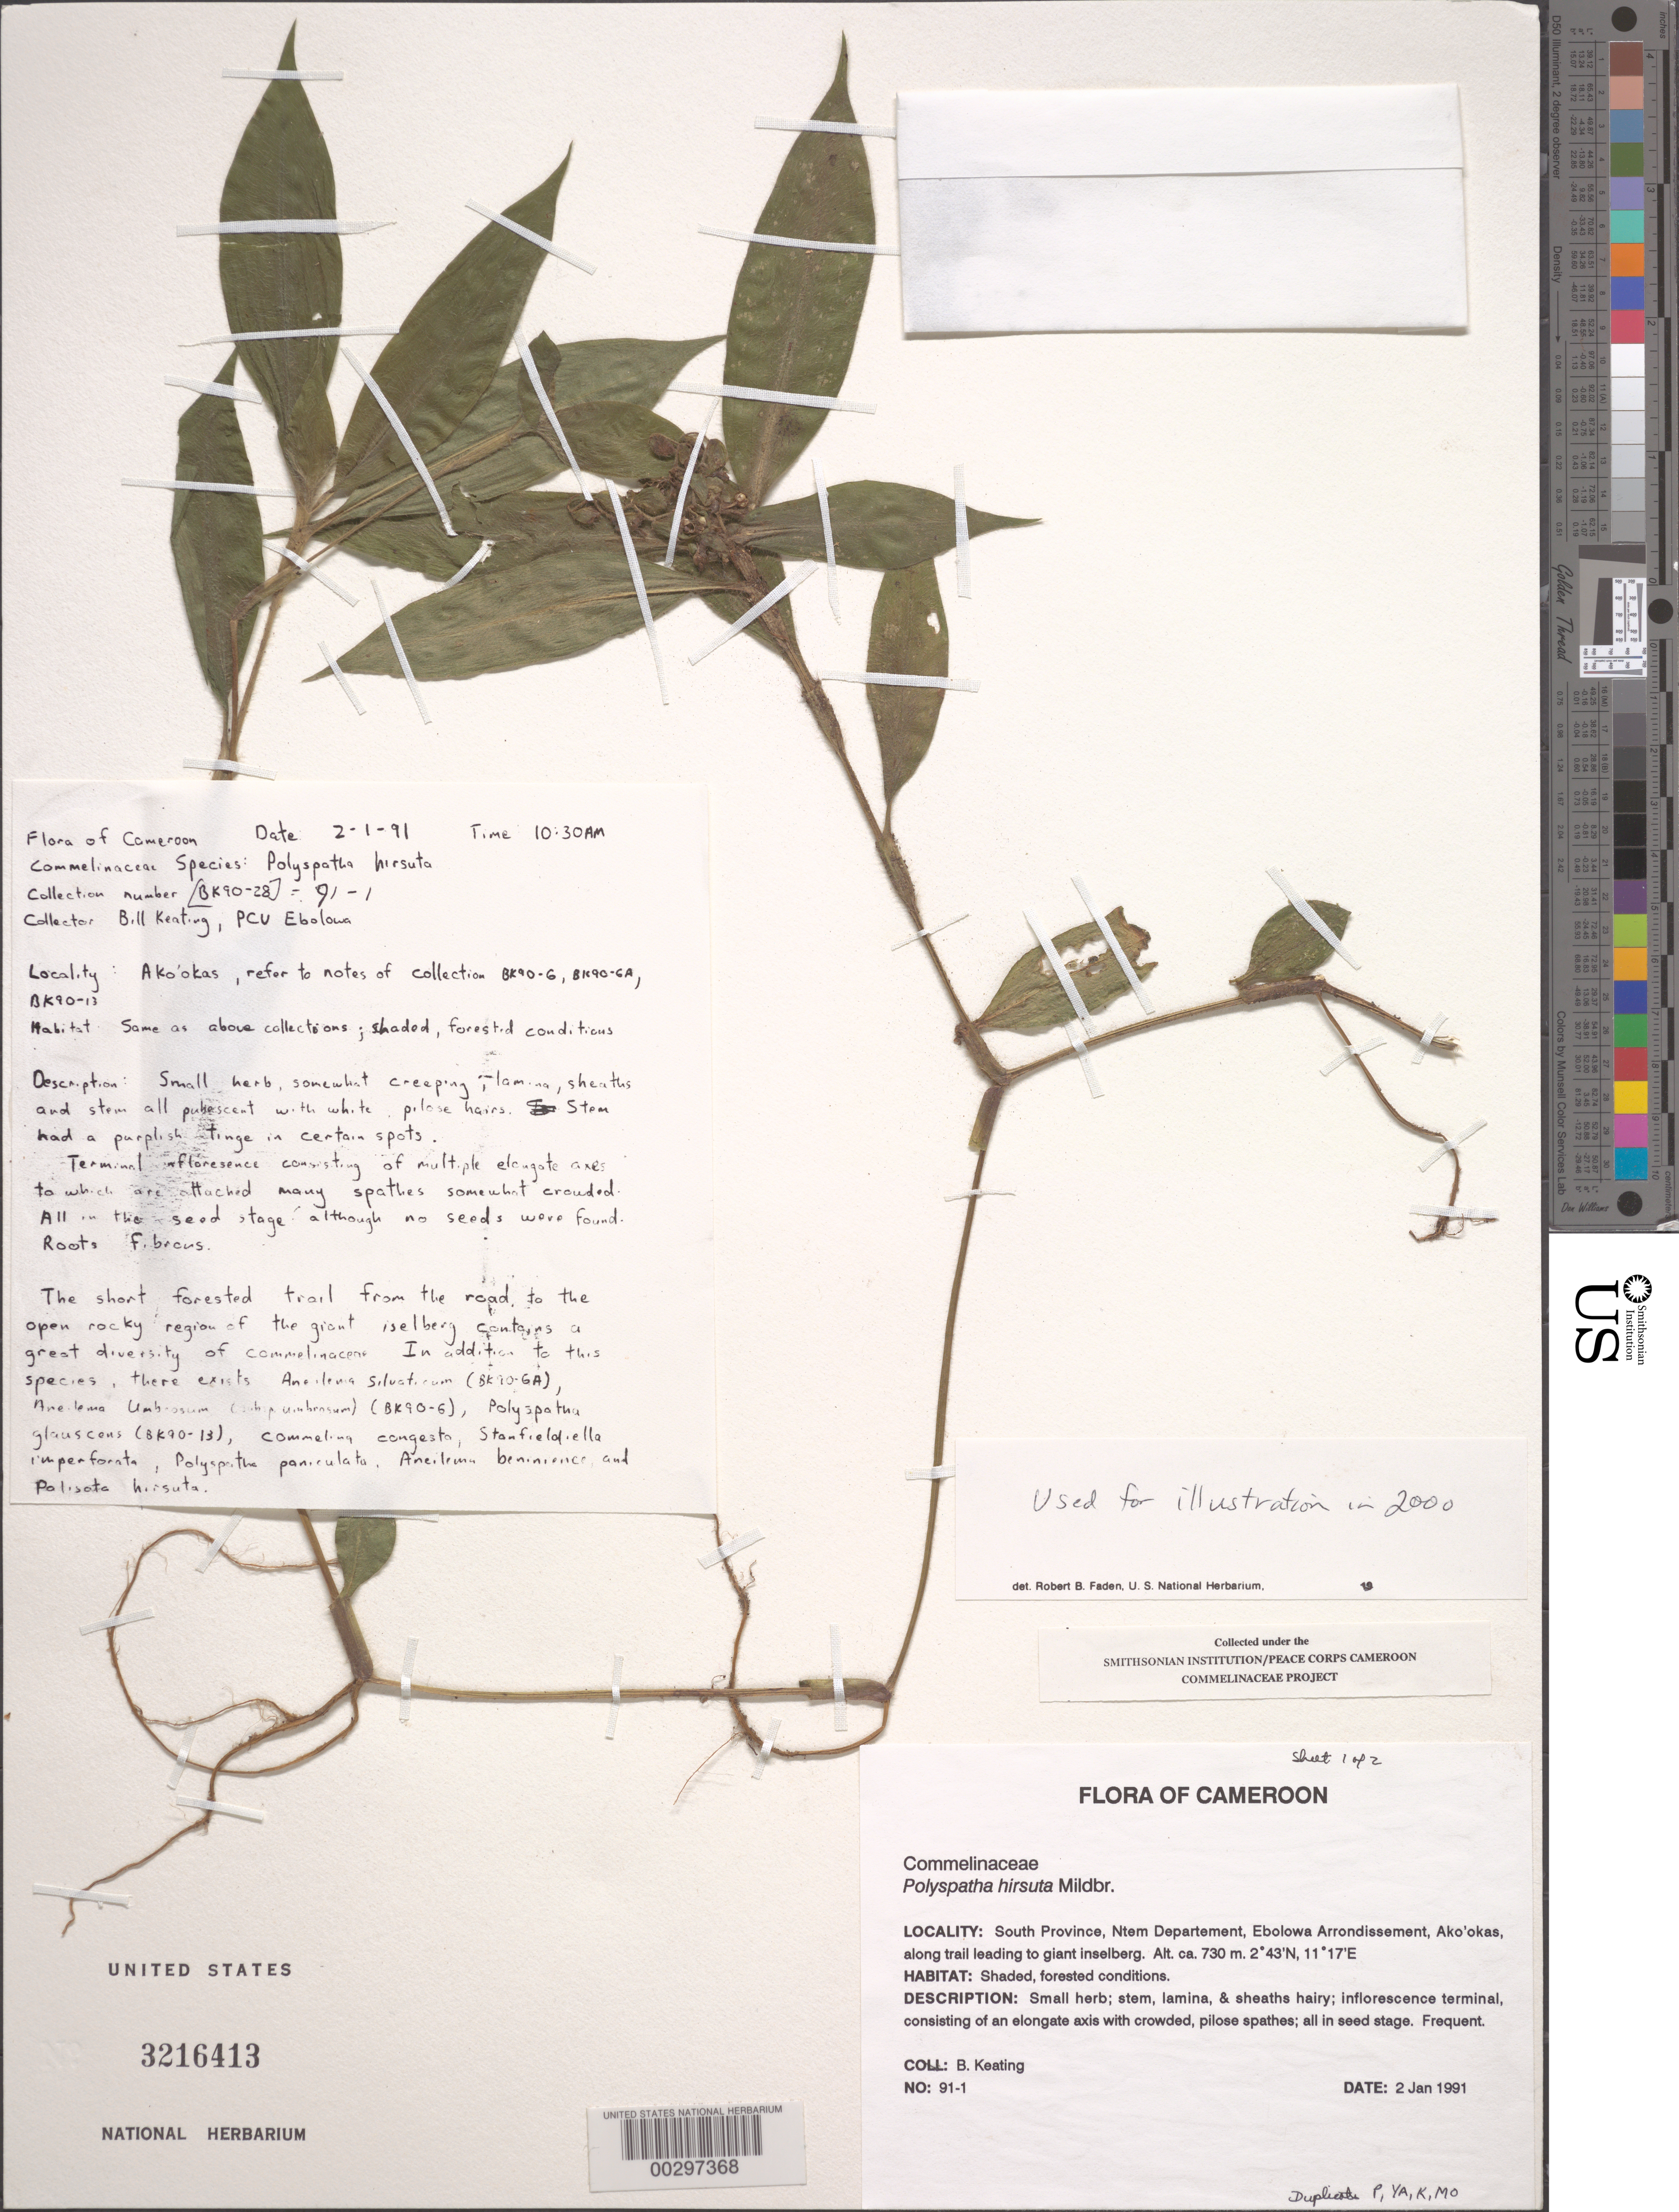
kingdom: Plantae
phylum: Tracheophyta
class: Liliopsida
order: Commelinales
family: Commelinaceae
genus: Polyspatha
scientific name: Polyspatha hirsuta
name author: Mildbr.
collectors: B. Keating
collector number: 91-13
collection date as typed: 02 Jan 1991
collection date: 1991-01-02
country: Cameroon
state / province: Sud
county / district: Ntem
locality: Ntem, ebolowa arrondissement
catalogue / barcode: US 3216413